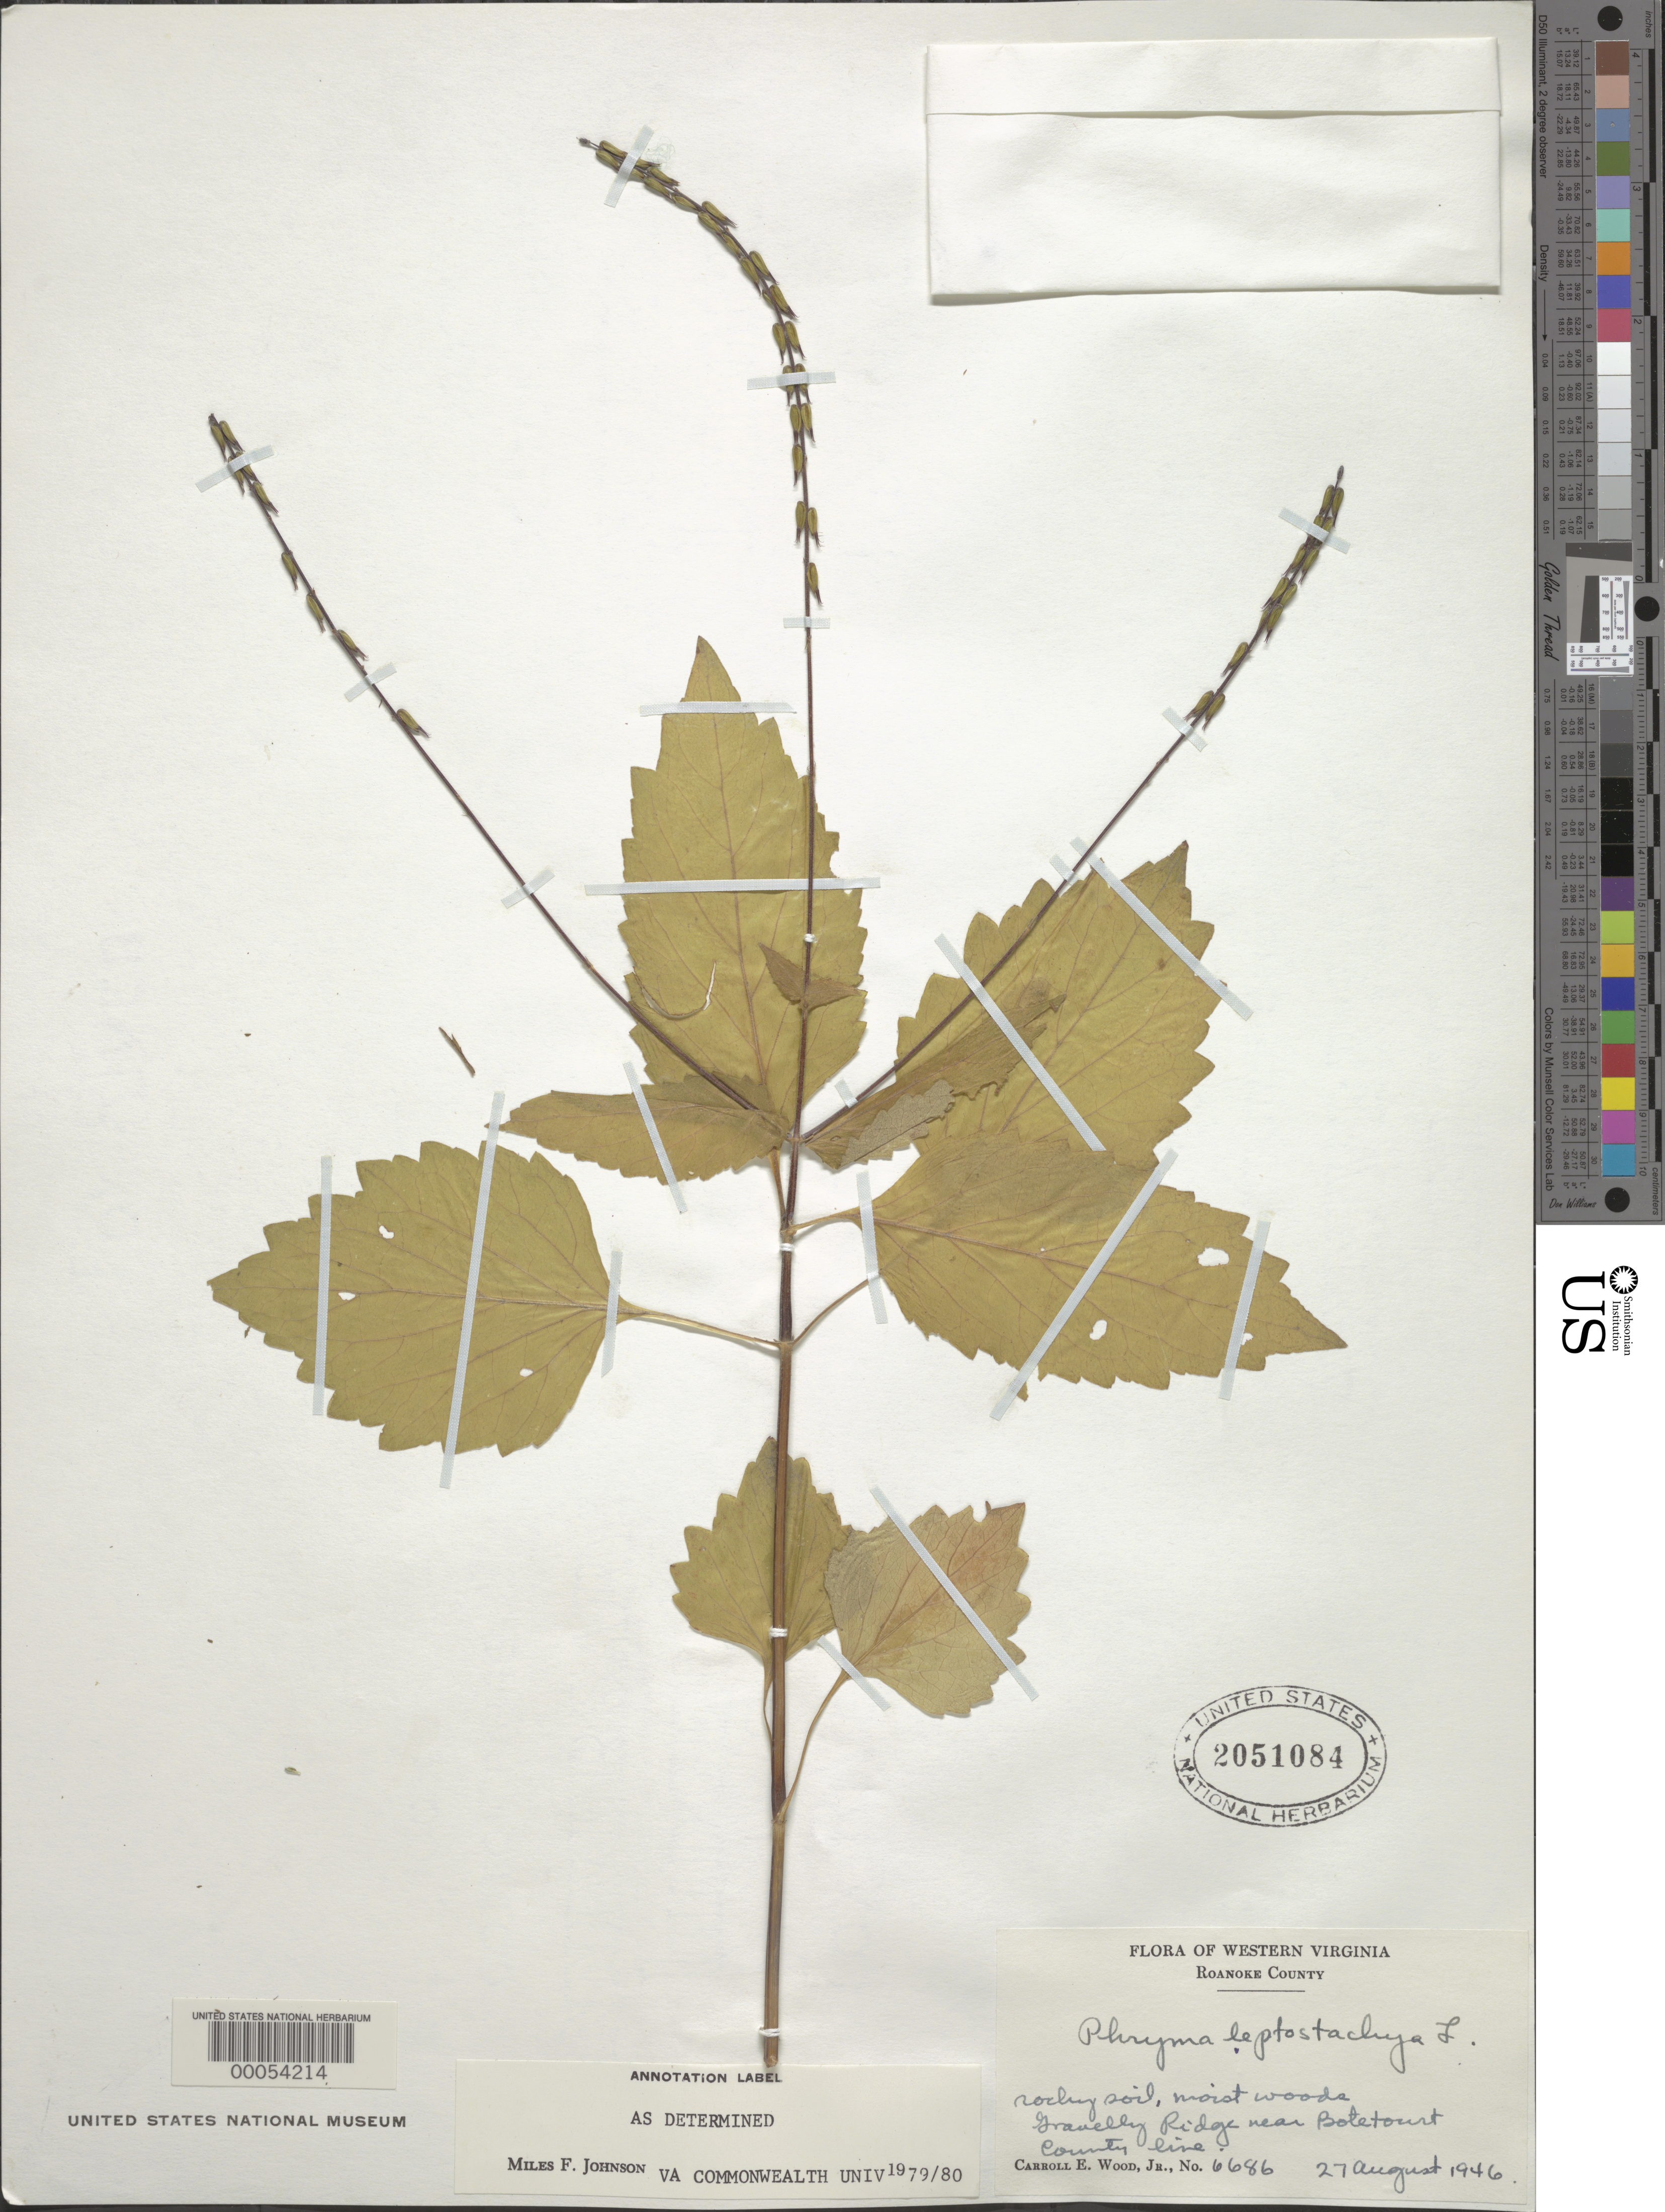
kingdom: Plantae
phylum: Tracheophyta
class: Magnoliopsida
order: Lamiales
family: Phrymaceae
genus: Phryma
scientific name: Phryma leptostachya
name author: L.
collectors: C. E. Wood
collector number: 6686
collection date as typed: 27 Aug 1946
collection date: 1946-08-27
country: United States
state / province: Virginia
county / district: Roanoke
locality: Gravelly ridge near botetourt county line, western virginia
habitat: In rocky soil, moist woods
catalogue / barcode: US 2051084